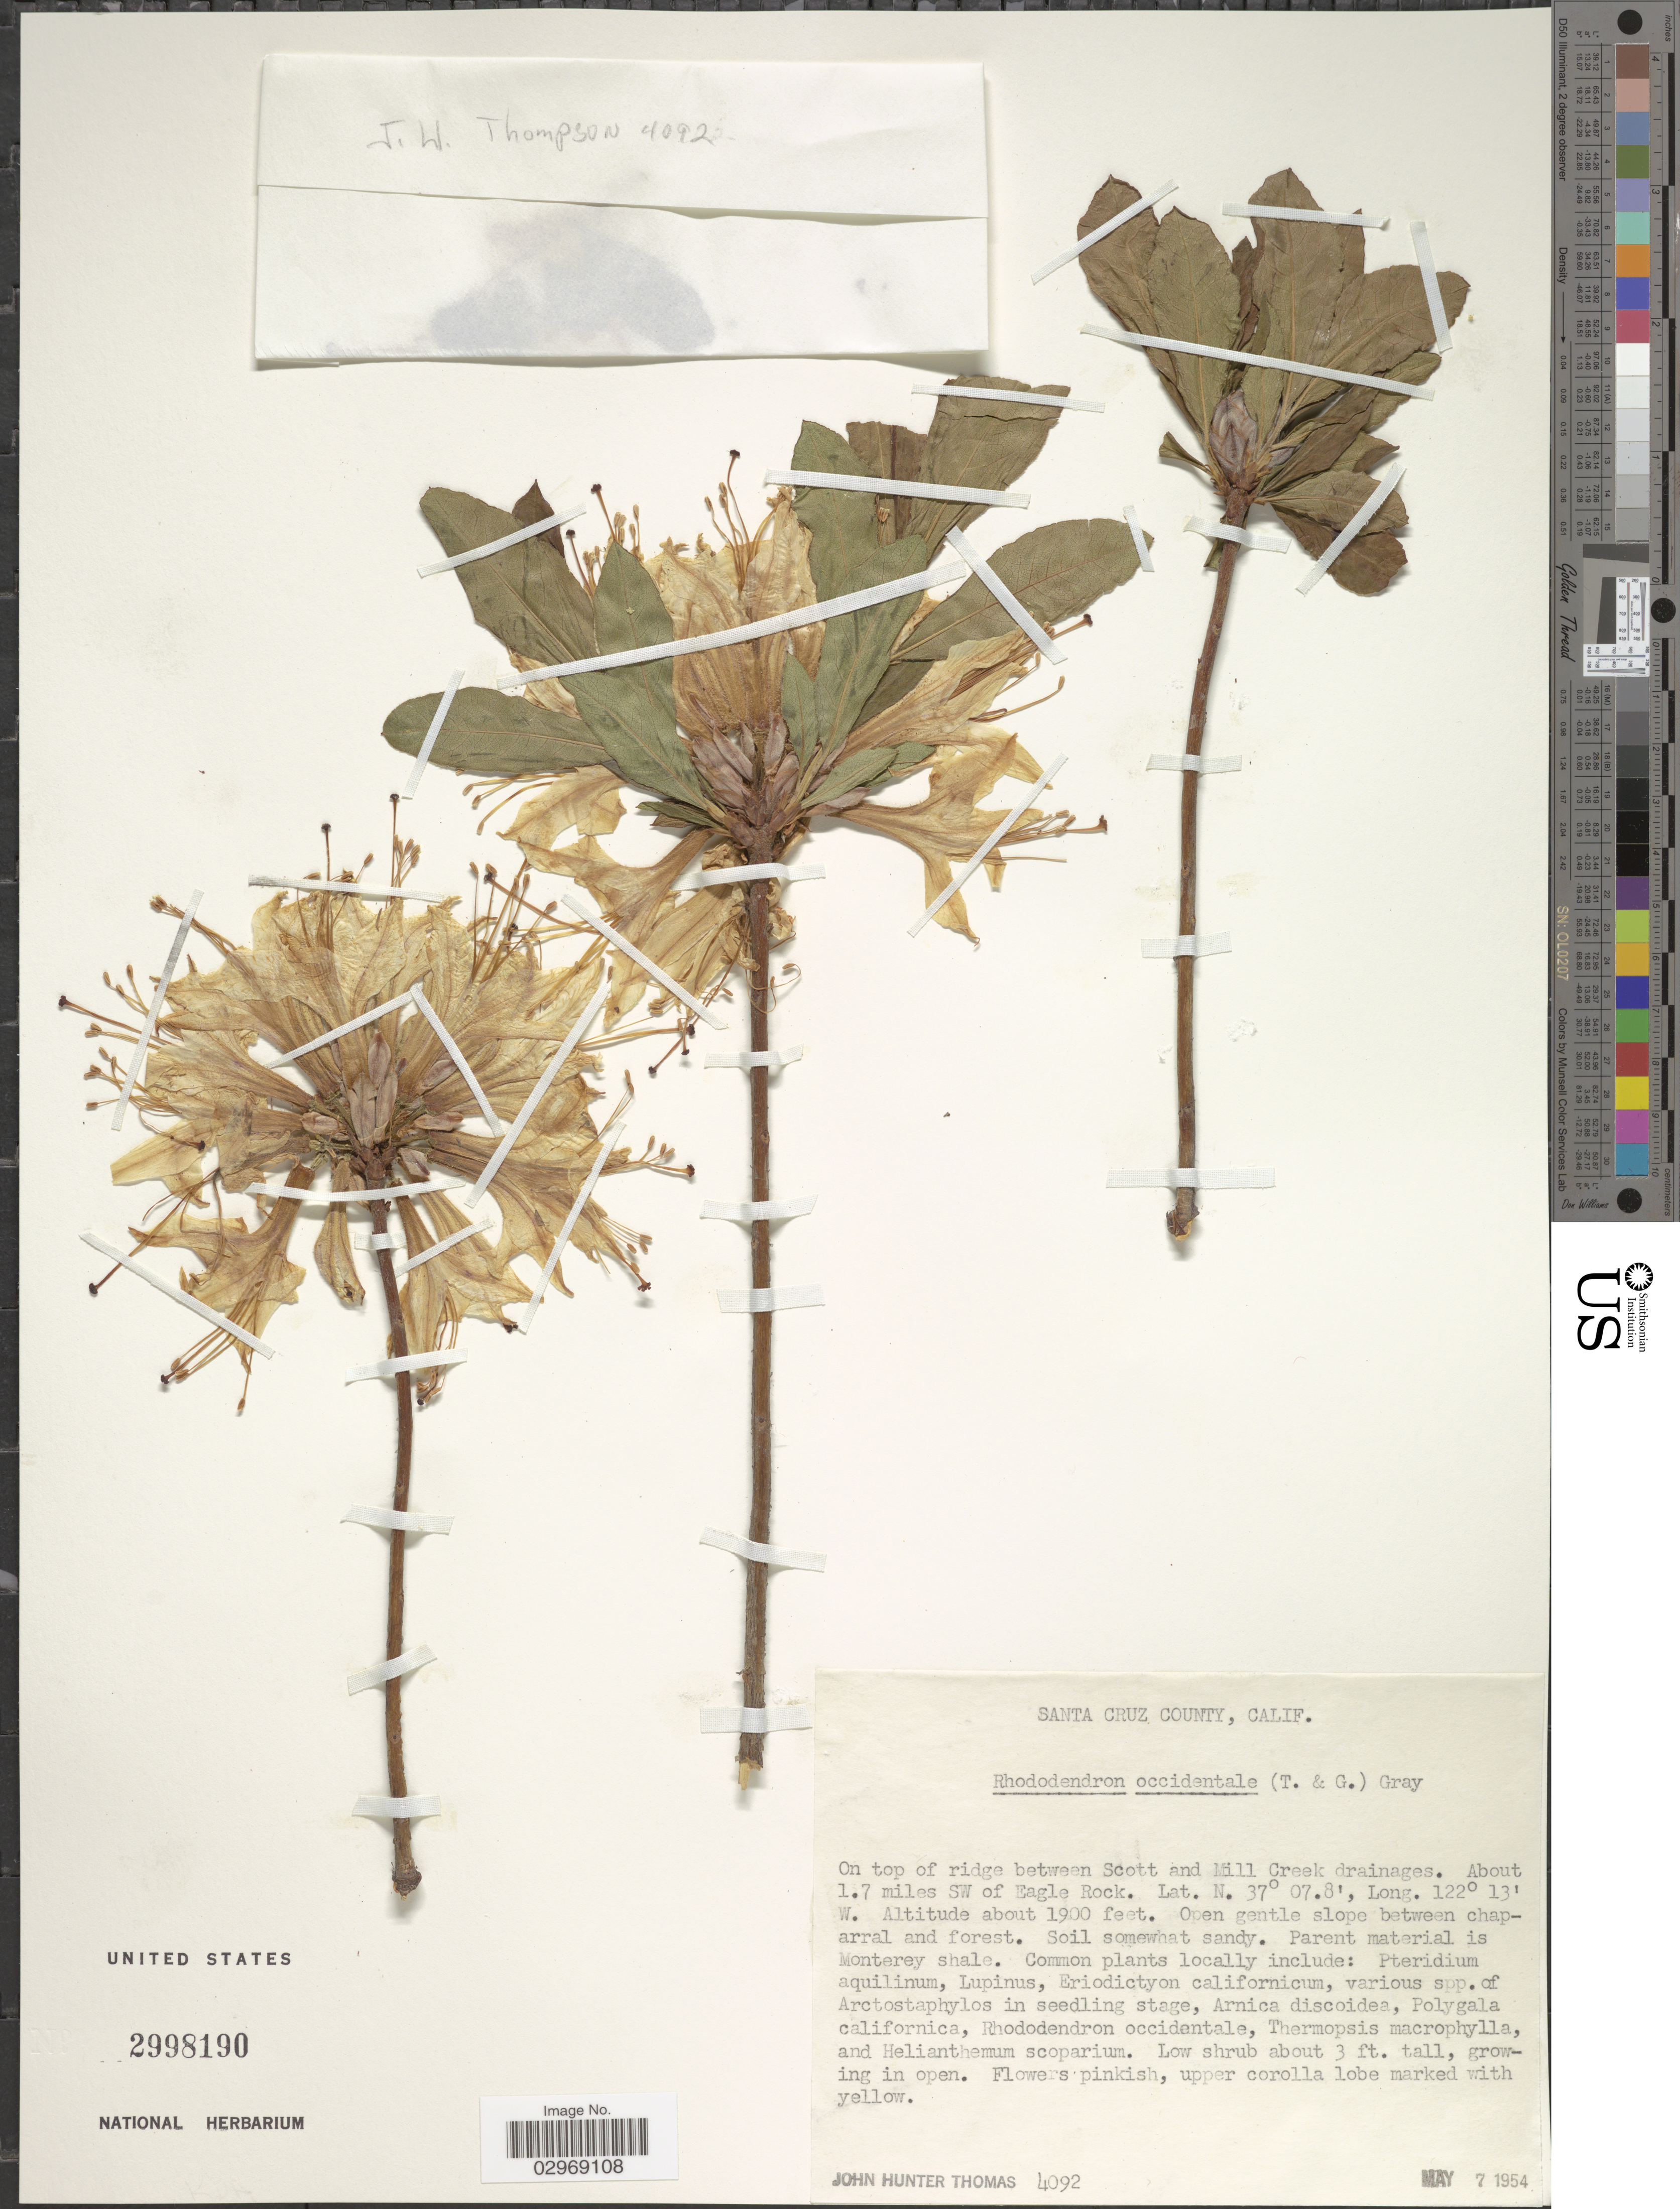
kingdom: Plantae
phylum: Tracheophyta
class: Magnoliopsida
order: Ericales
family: Ericaceae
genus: Rhododendron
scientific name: Rhododendron occidentale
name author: (Torr. & A. Gray) A. Gray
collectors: J. H. Thomas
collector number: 4092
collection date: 1954-05-07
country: United States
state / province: California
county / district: Santa Cruz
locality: Santa Cruz County. On top of ridge between Scott and Mill Creek drainages. About 1.7 miles SW of Eagle Rock. Open gentle slope between chaparral and forest.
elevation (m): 579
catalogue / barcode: US 2998190